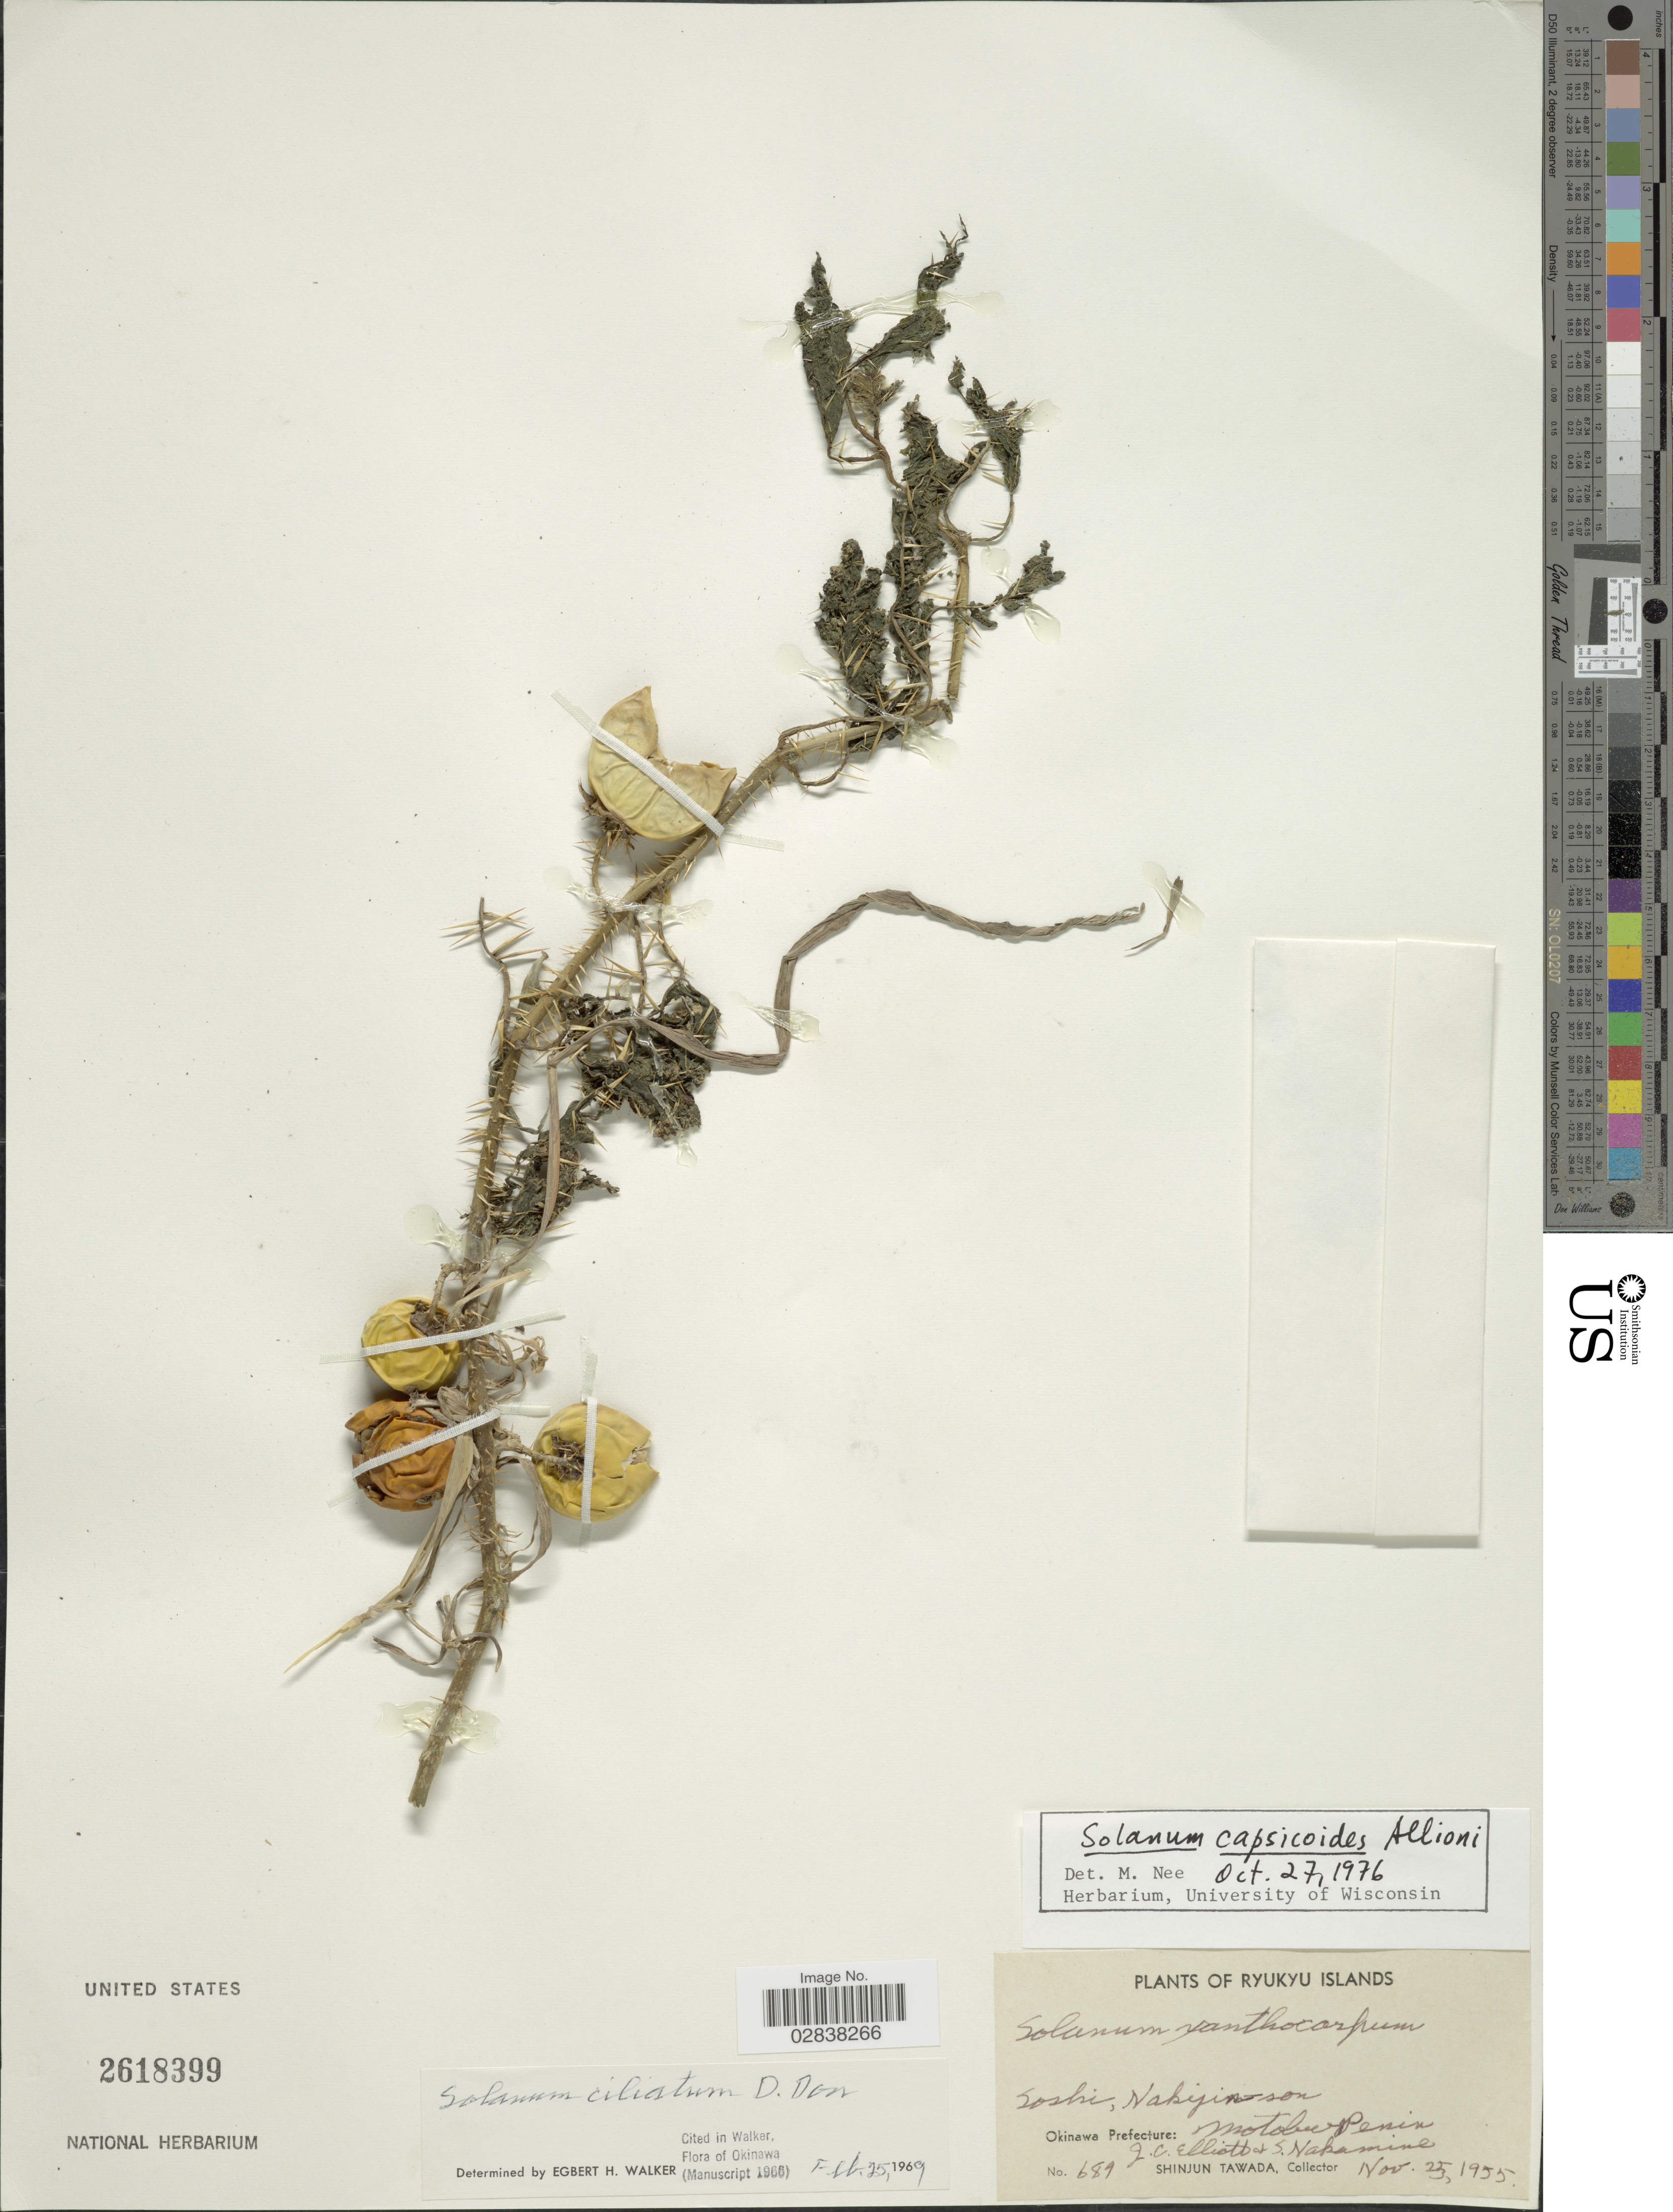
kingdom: Plantae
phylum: Tracheophyta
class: Magnoliopsida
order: Solanales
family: Solanaceae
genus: Solanum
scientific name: Solanum capsicoides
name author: All.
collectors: J. C. Elliott, S. Nakamine & S. Tawada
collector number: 689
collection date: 1955-11-23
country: Japan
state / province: Okinawa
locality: Ryukyu Islands, Okinawa Prefecture, Motobu Penin.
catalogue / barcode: US 2618399